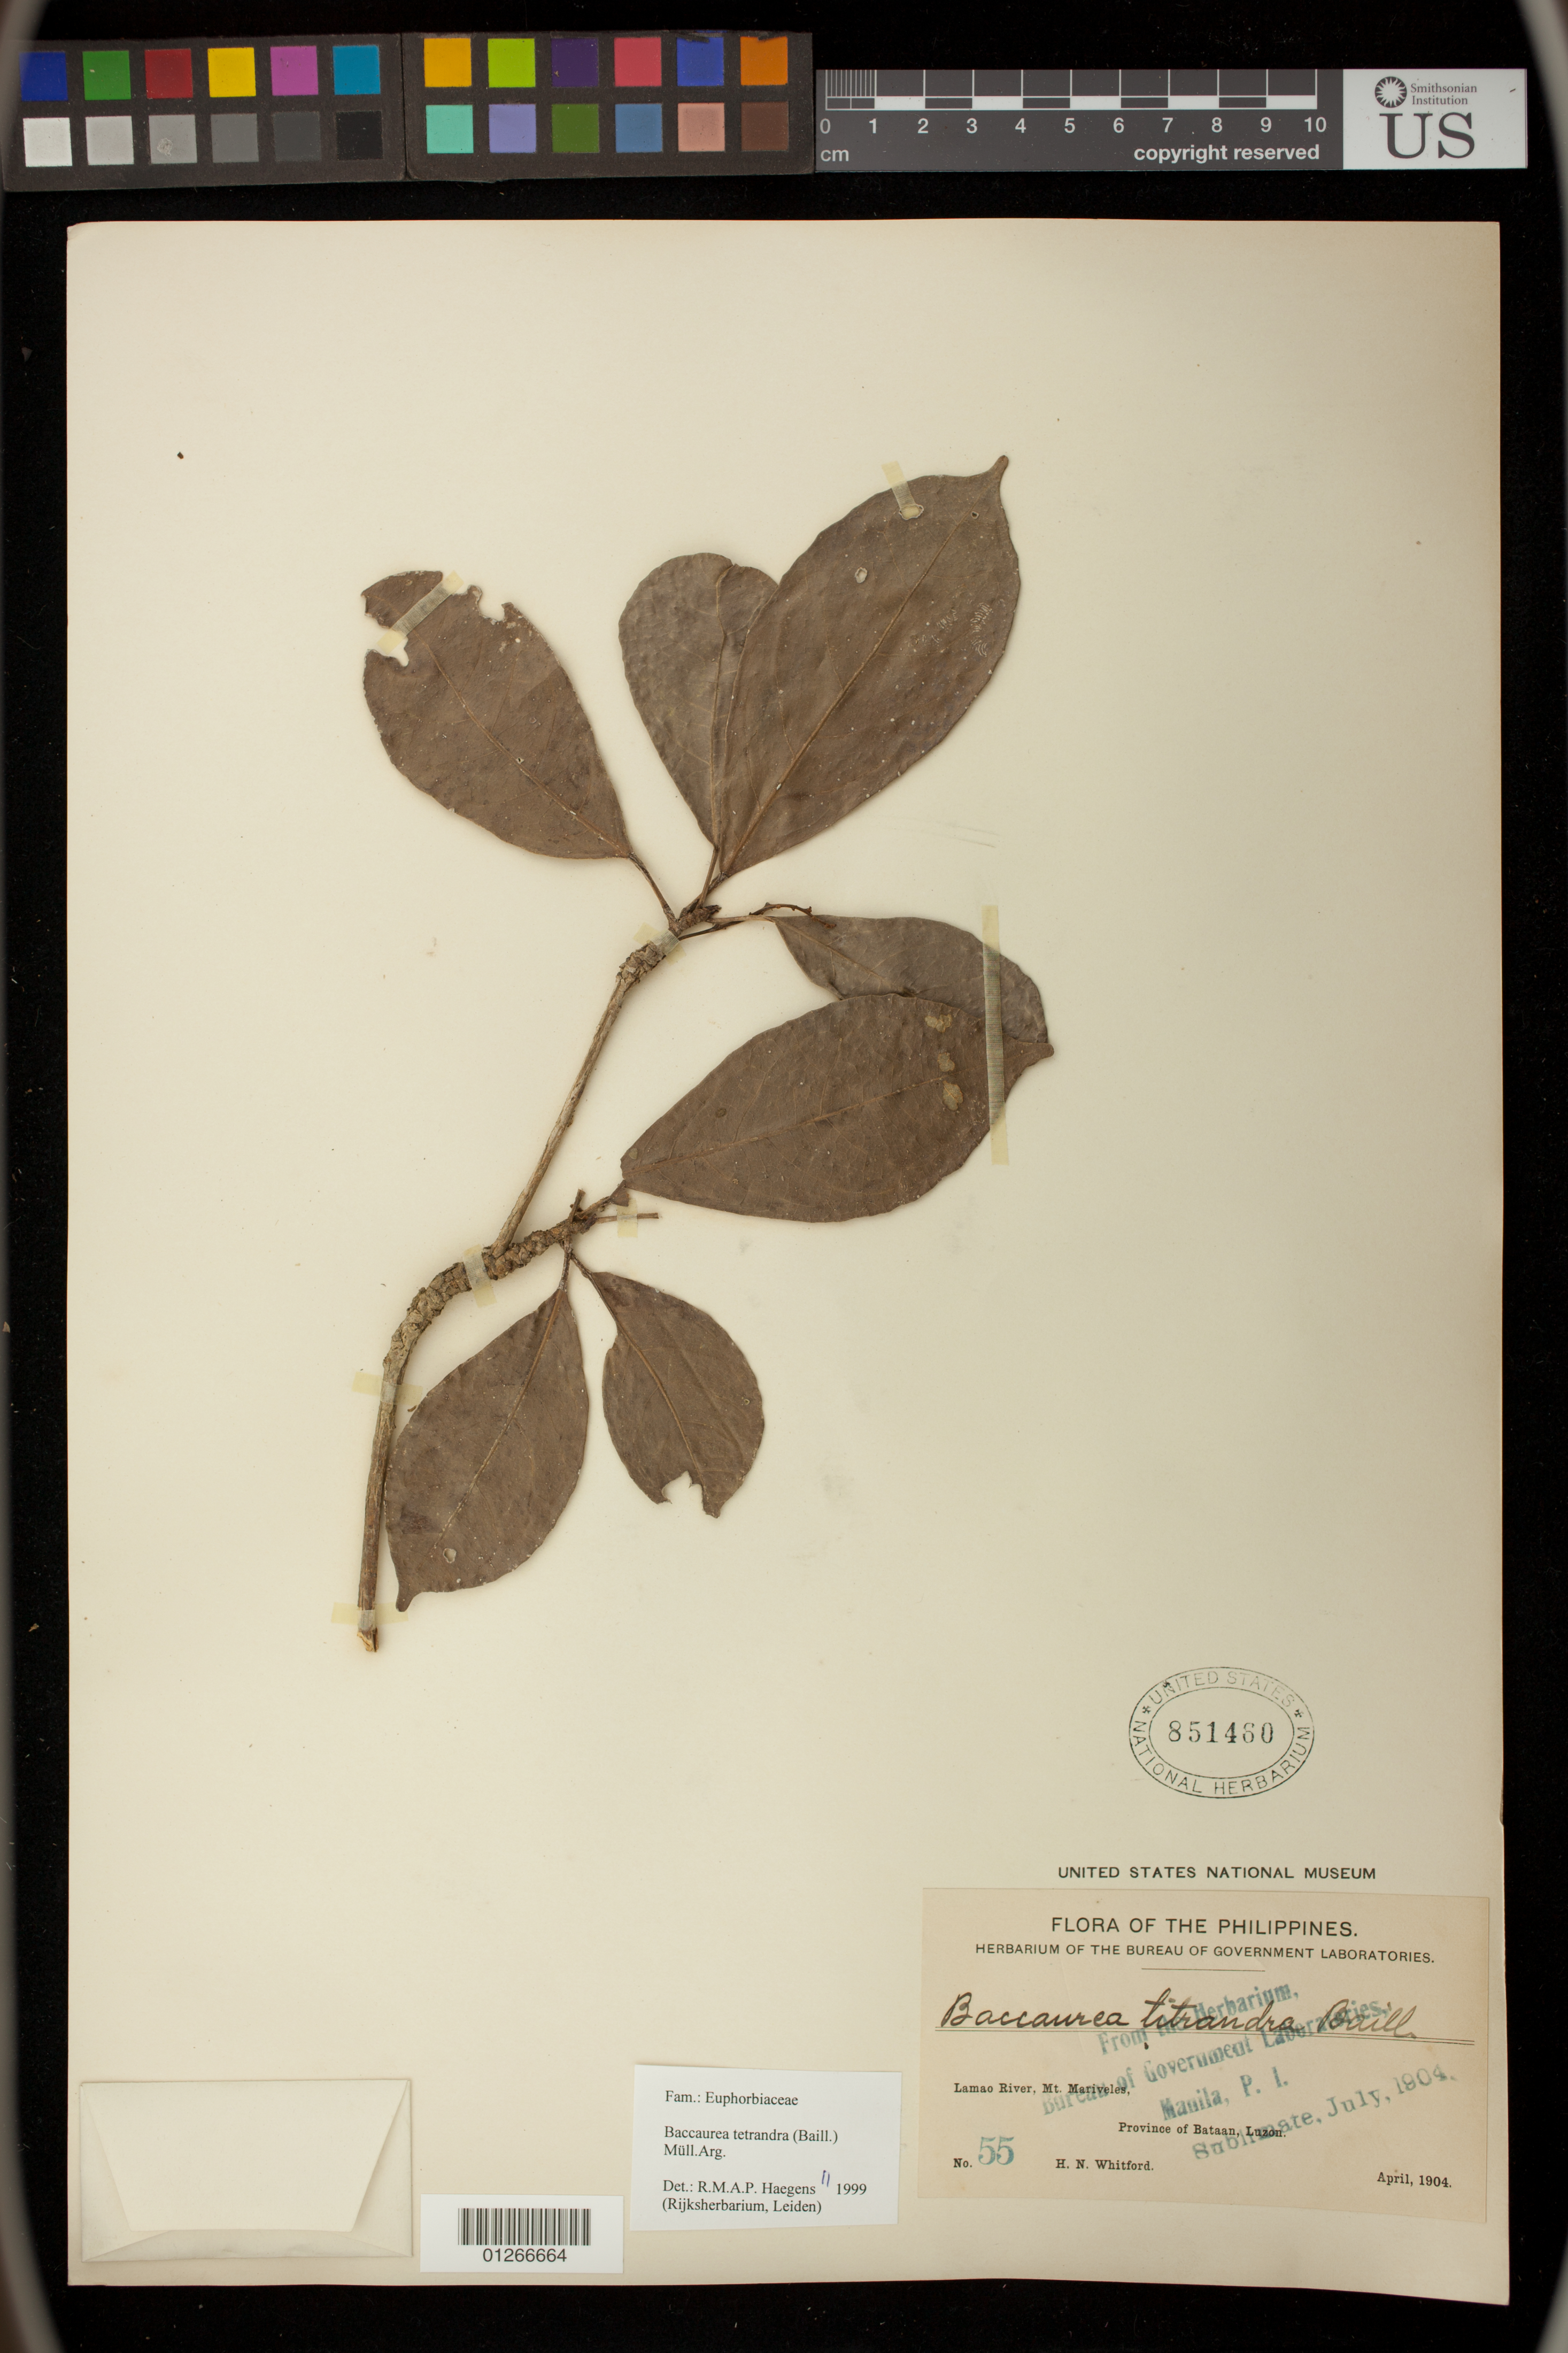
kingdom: Plantae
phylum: Tracheophyta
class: Magnoliopsida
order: Malpighiales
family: Phyllanthaceae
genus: Baccaurea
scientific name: Baccaurea tetrandra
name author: (Baill.) Müll. Arg.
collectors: H. N. Whitford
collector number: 55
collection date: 1904-04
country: Philippines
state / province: Central Luzon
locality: Lamao River, Mt. Mariveles, Province of Bataan, Luzon